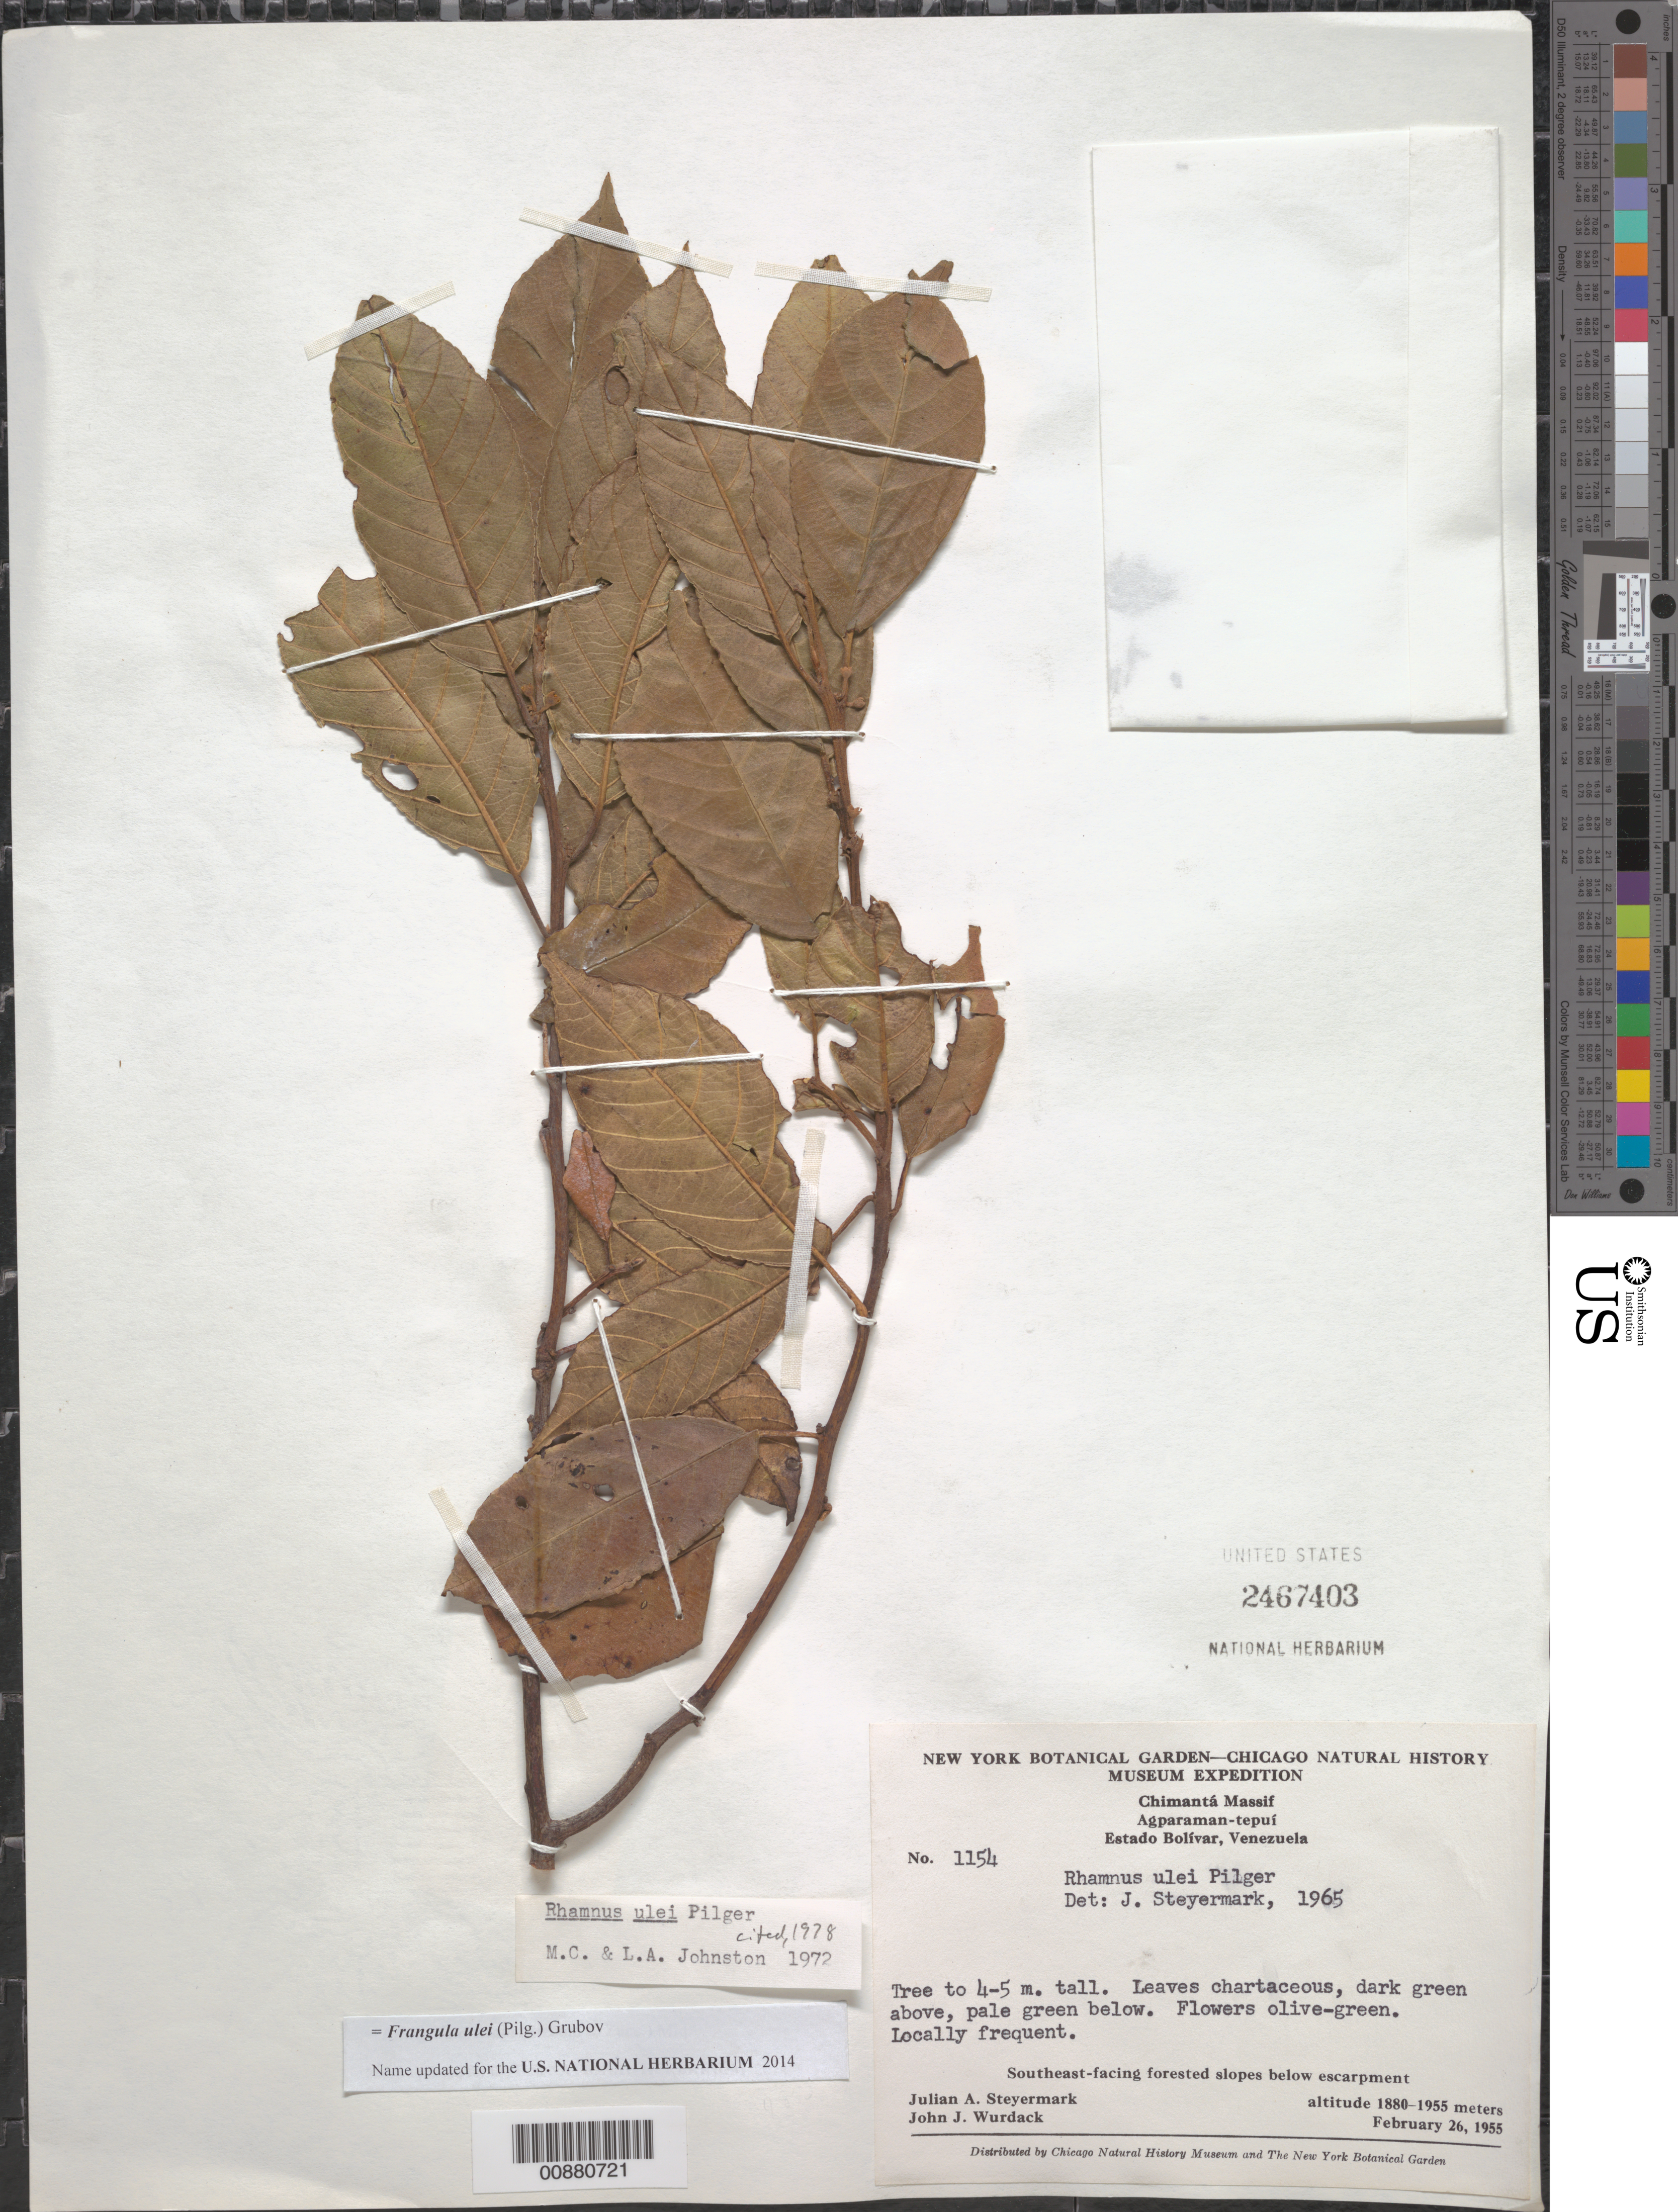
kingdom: Plantae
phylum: Tracheophyta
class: Magnoliopsida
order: Rosales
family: Rhamnaceae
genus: Frangula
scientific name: Frangula ulei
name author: (Pilg.) Grubov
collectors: J. Steyermark & J. J. Wurdack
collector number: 55 1154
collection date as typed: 26-Feb-55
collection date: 1955-02-26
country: Venezuela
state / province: Bolívar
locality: Chimantá Massif, Agparaman-tepuí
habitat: SE facing forested slopes below escarpment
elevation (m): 1880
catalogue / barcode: US 2467403